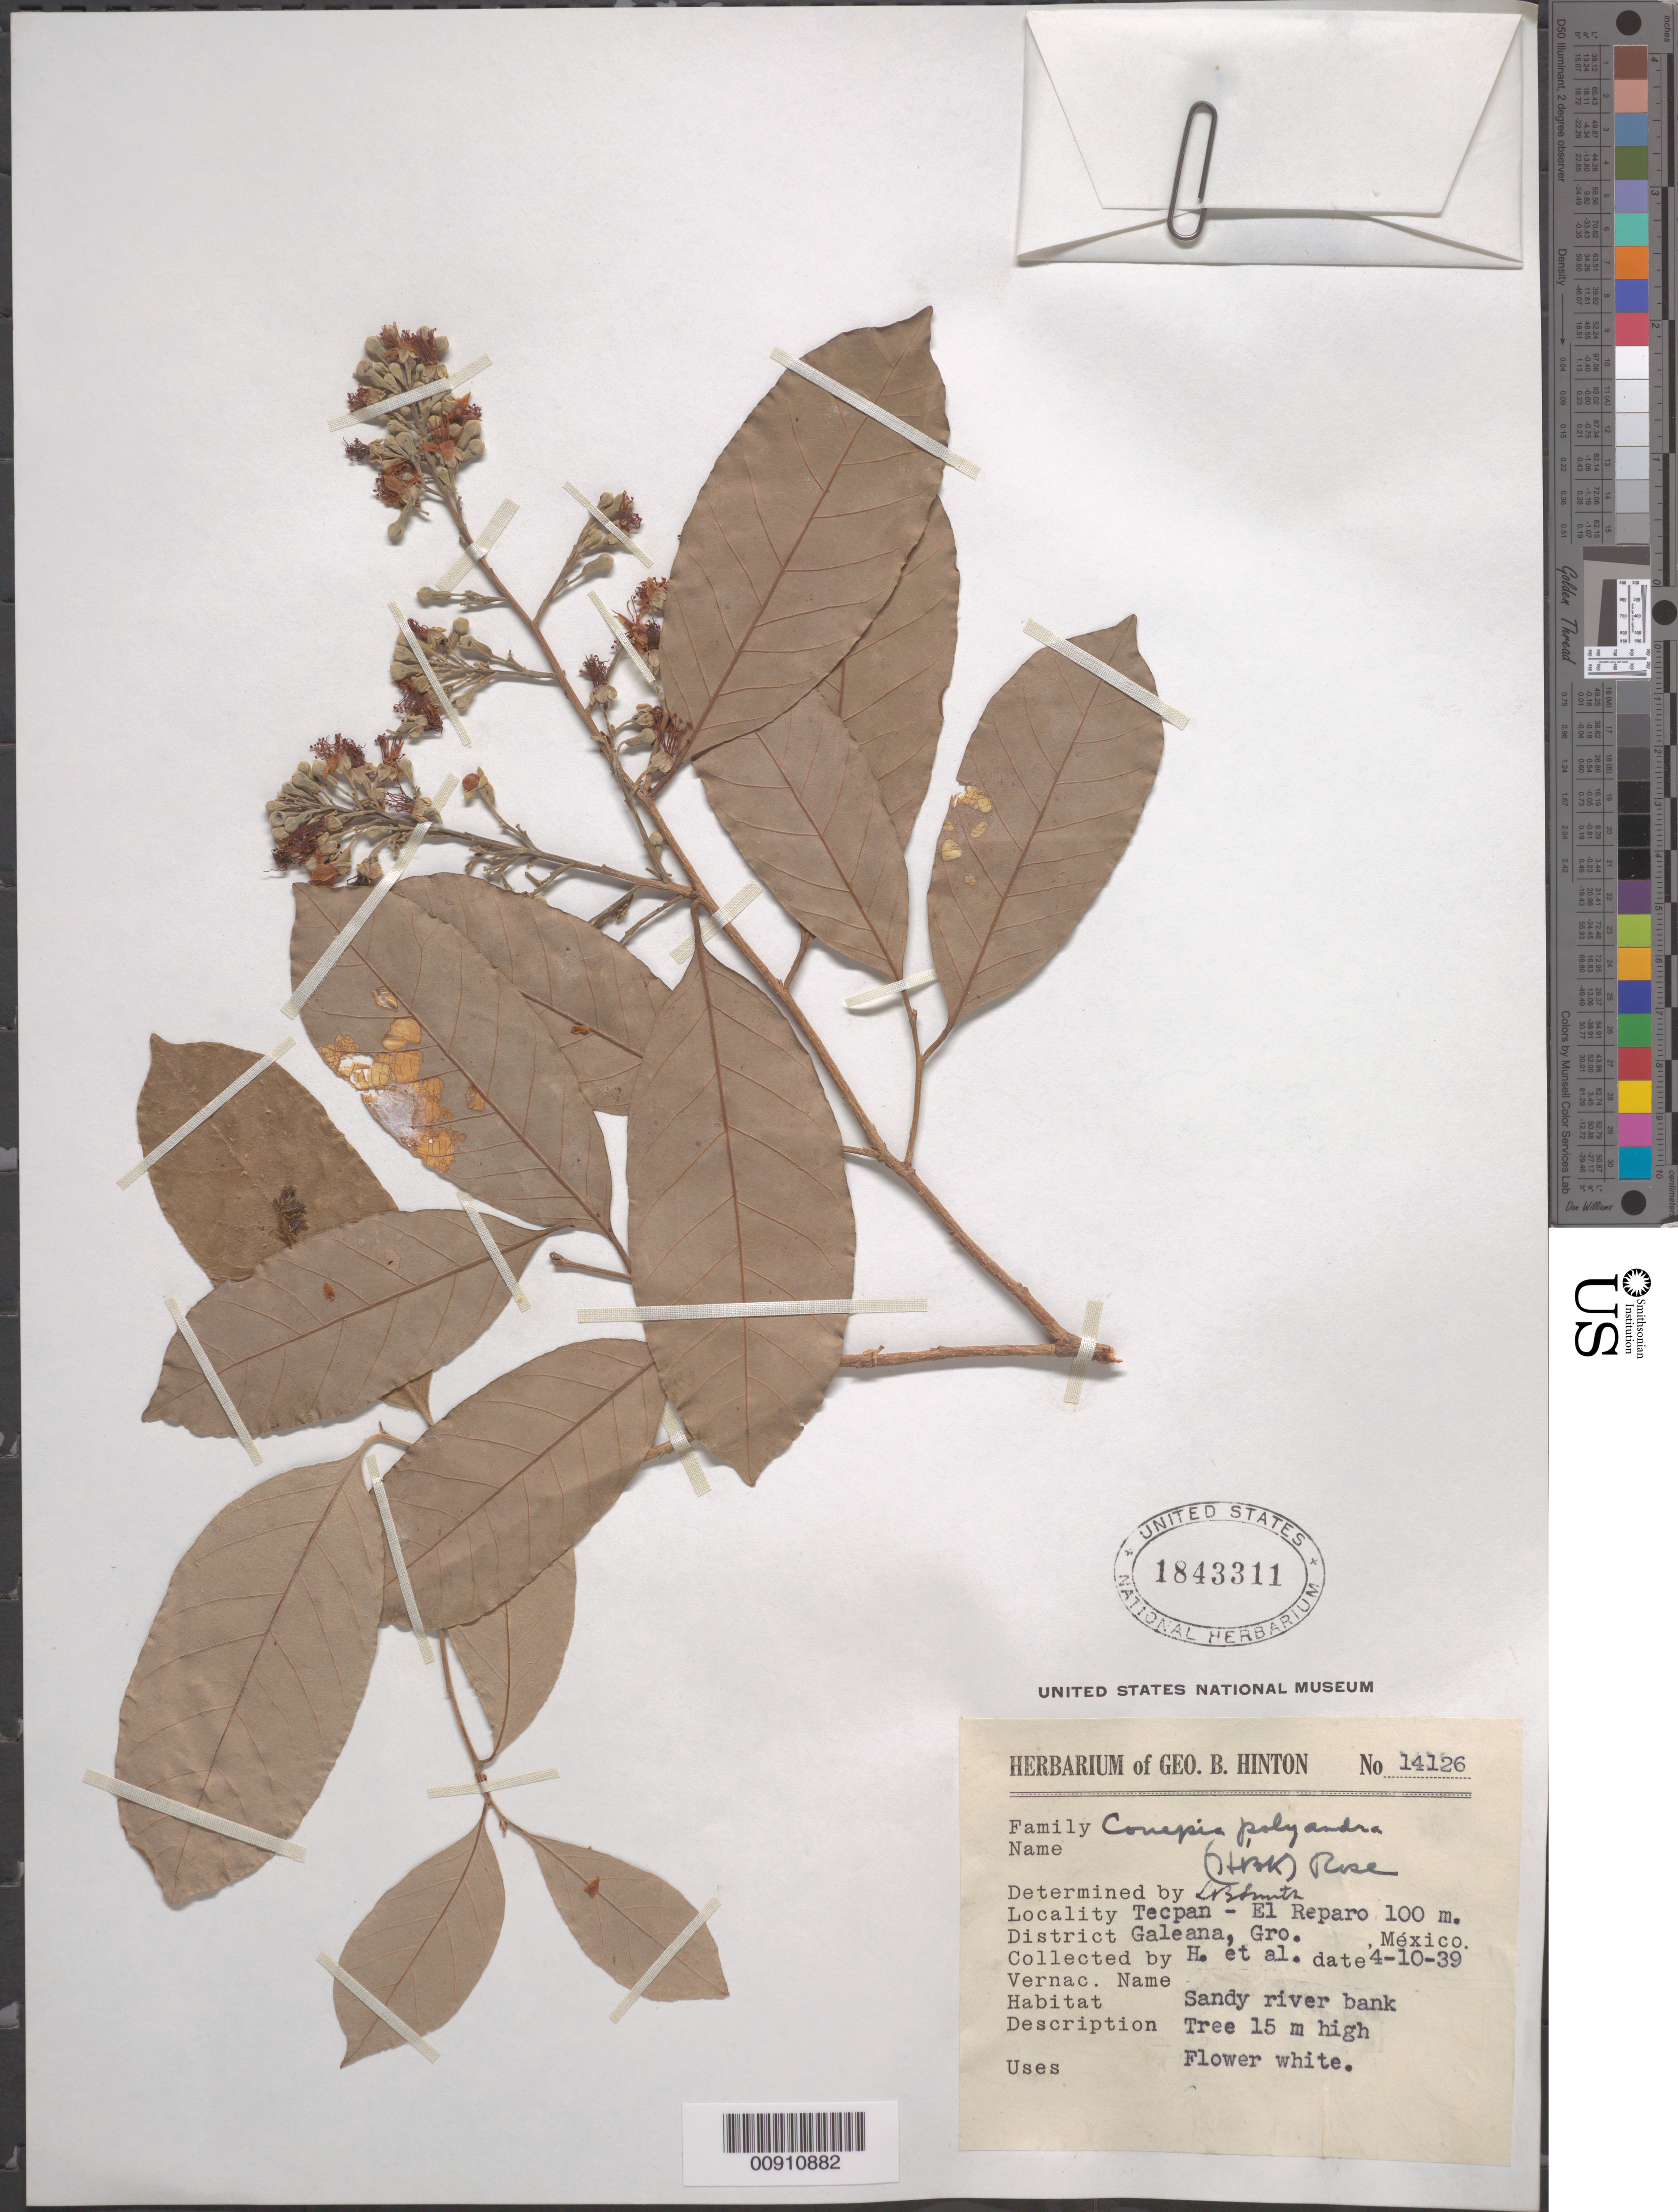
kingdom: Plantae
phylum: Tracheophyta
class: Magnoliopsida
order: Malpighiales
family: Chrysobalanaceae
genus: Couepia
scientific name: Couepia polyandra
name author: (Kunth) Rose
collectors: G. B. Hinton & et al.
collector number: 14126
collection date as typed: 10 Apr 1939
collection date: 1939-04-10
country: Mexico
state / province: Guerrero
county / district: Galeana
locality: Tecpan - El Reparo, District Galeana, Guerrero.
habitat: Sandy river bank.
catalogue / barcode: US 1843311